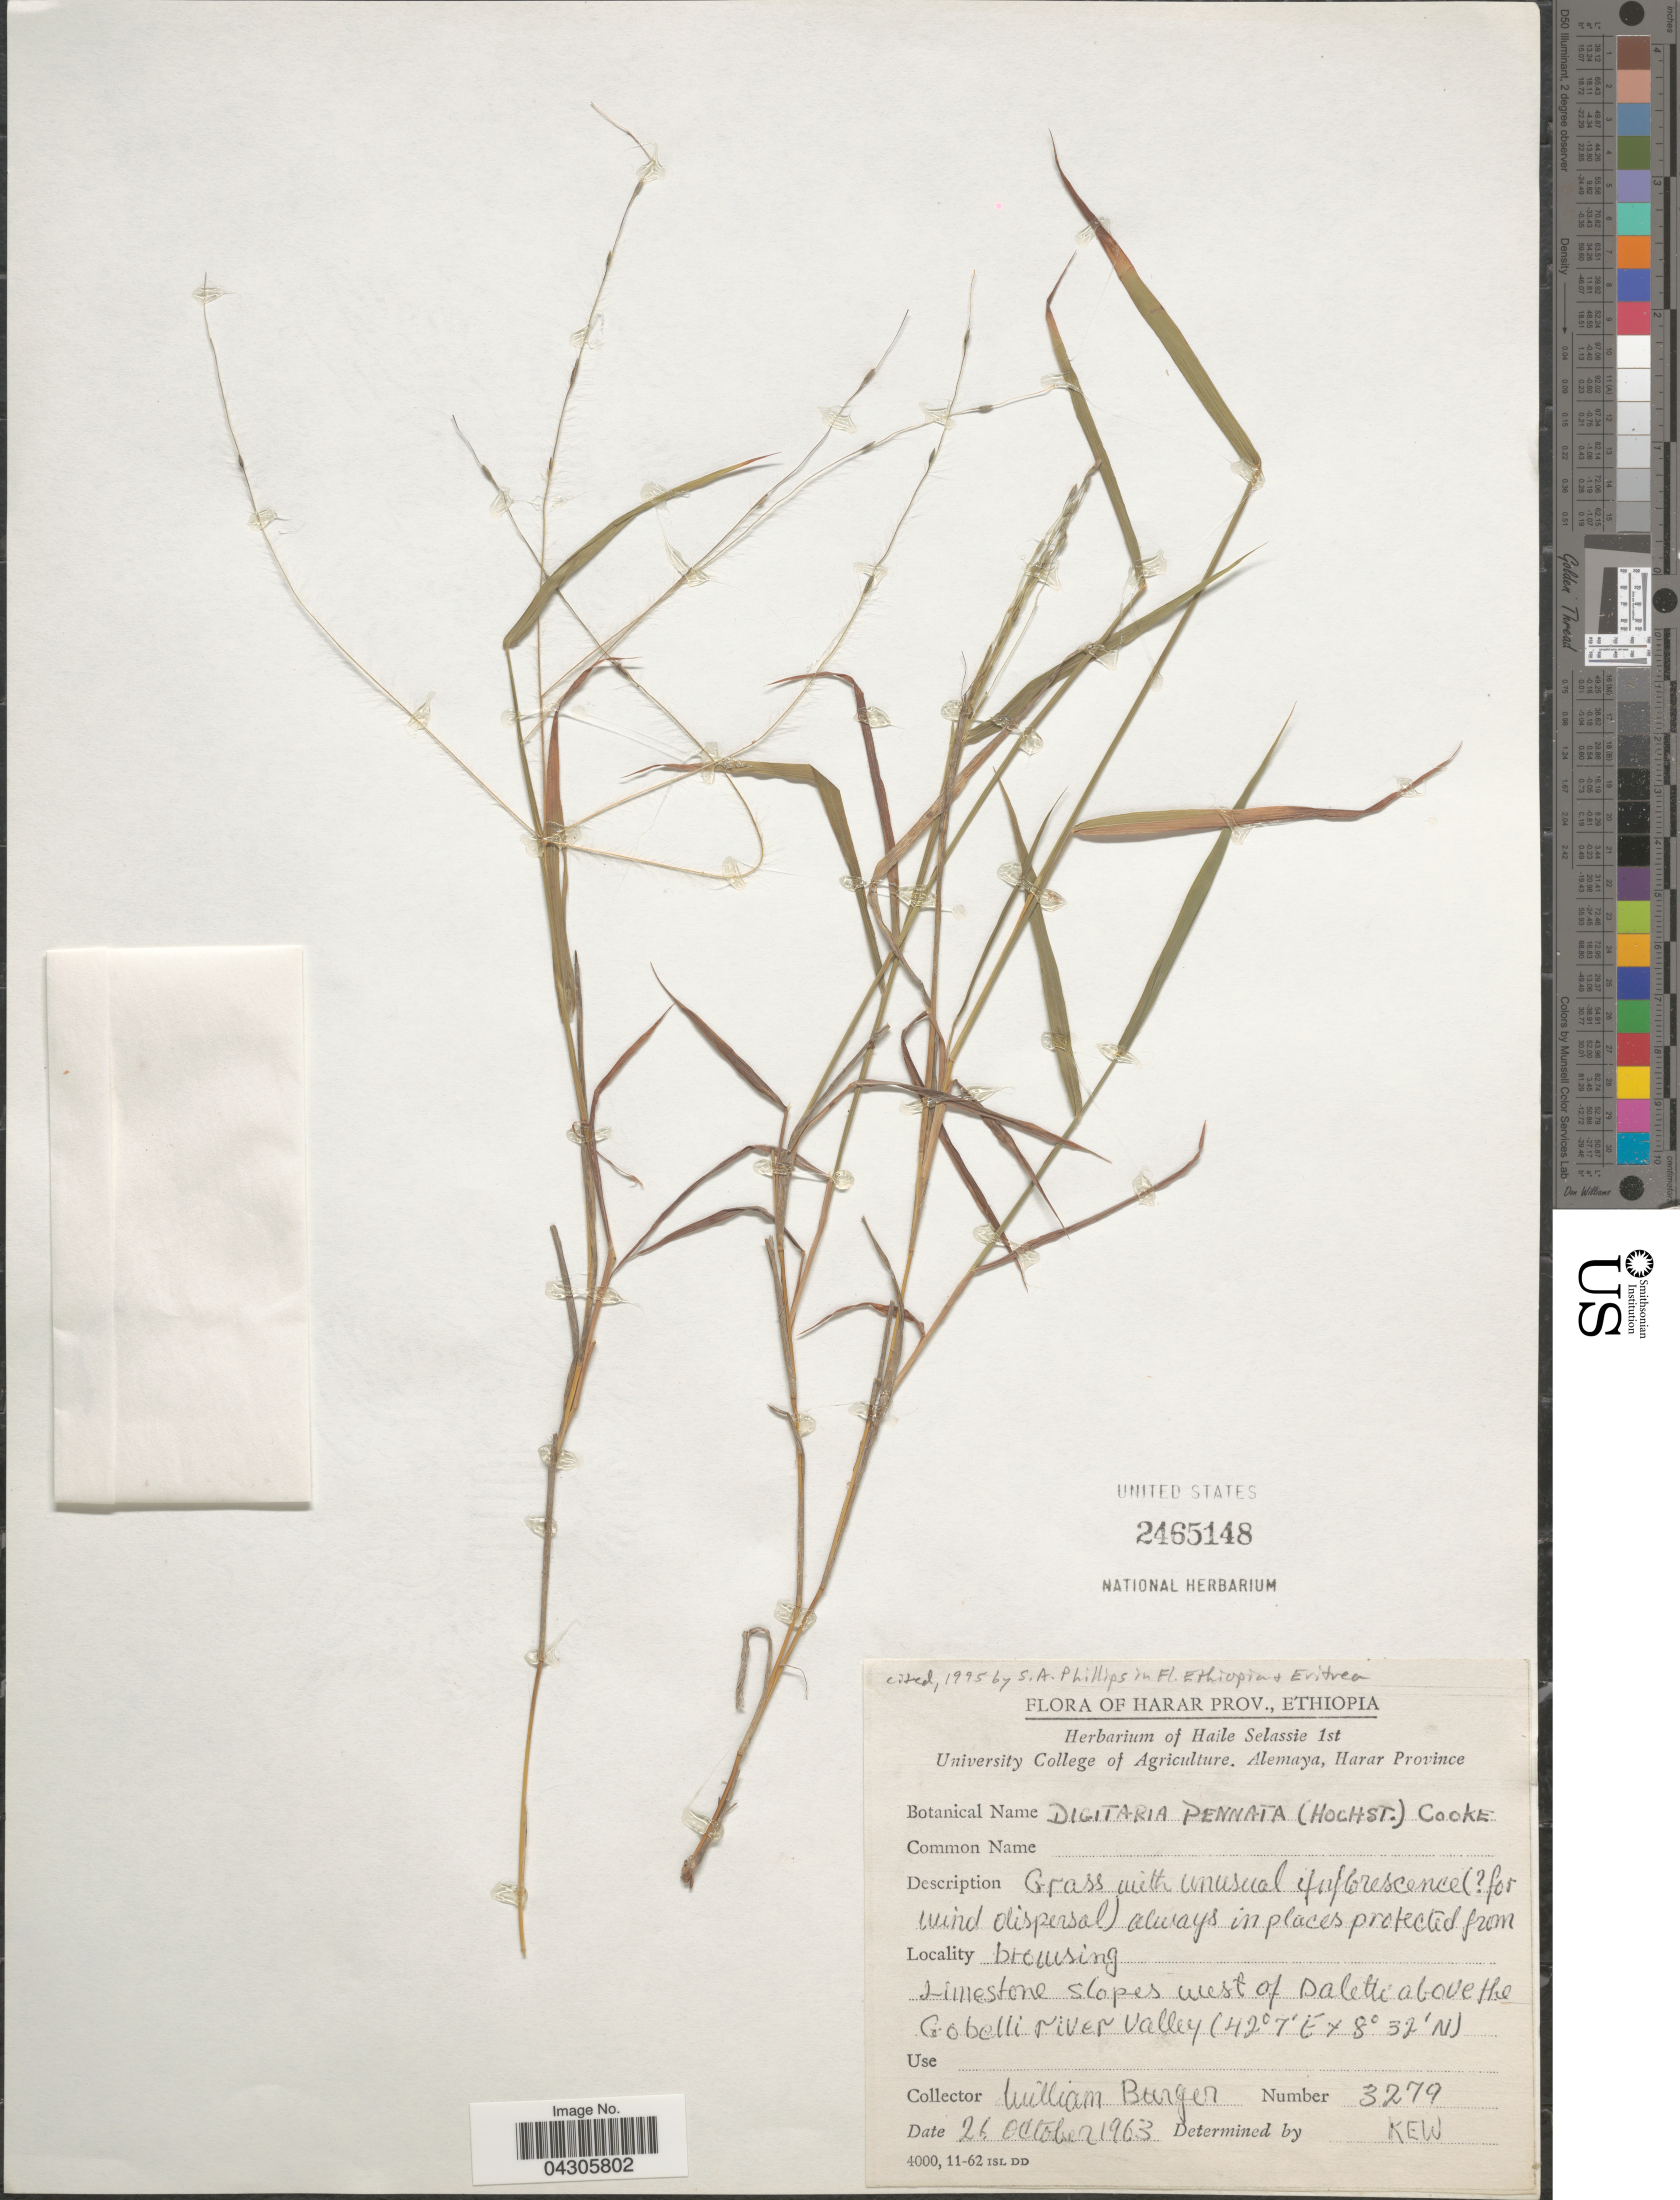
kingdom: Plantae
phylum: Tracheophyta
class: Liliopsida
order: Poales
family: Poaceae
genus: Digitaria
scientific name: Digitaria pennata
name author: (Hochst.) T. Cooke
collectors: W. Burger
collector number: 3279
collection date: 1963-10-26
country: Ethiopia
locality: Harar Prov. Limestone slopes west of Daletti above the Gobelli River Valley.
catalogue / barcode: US 2465148